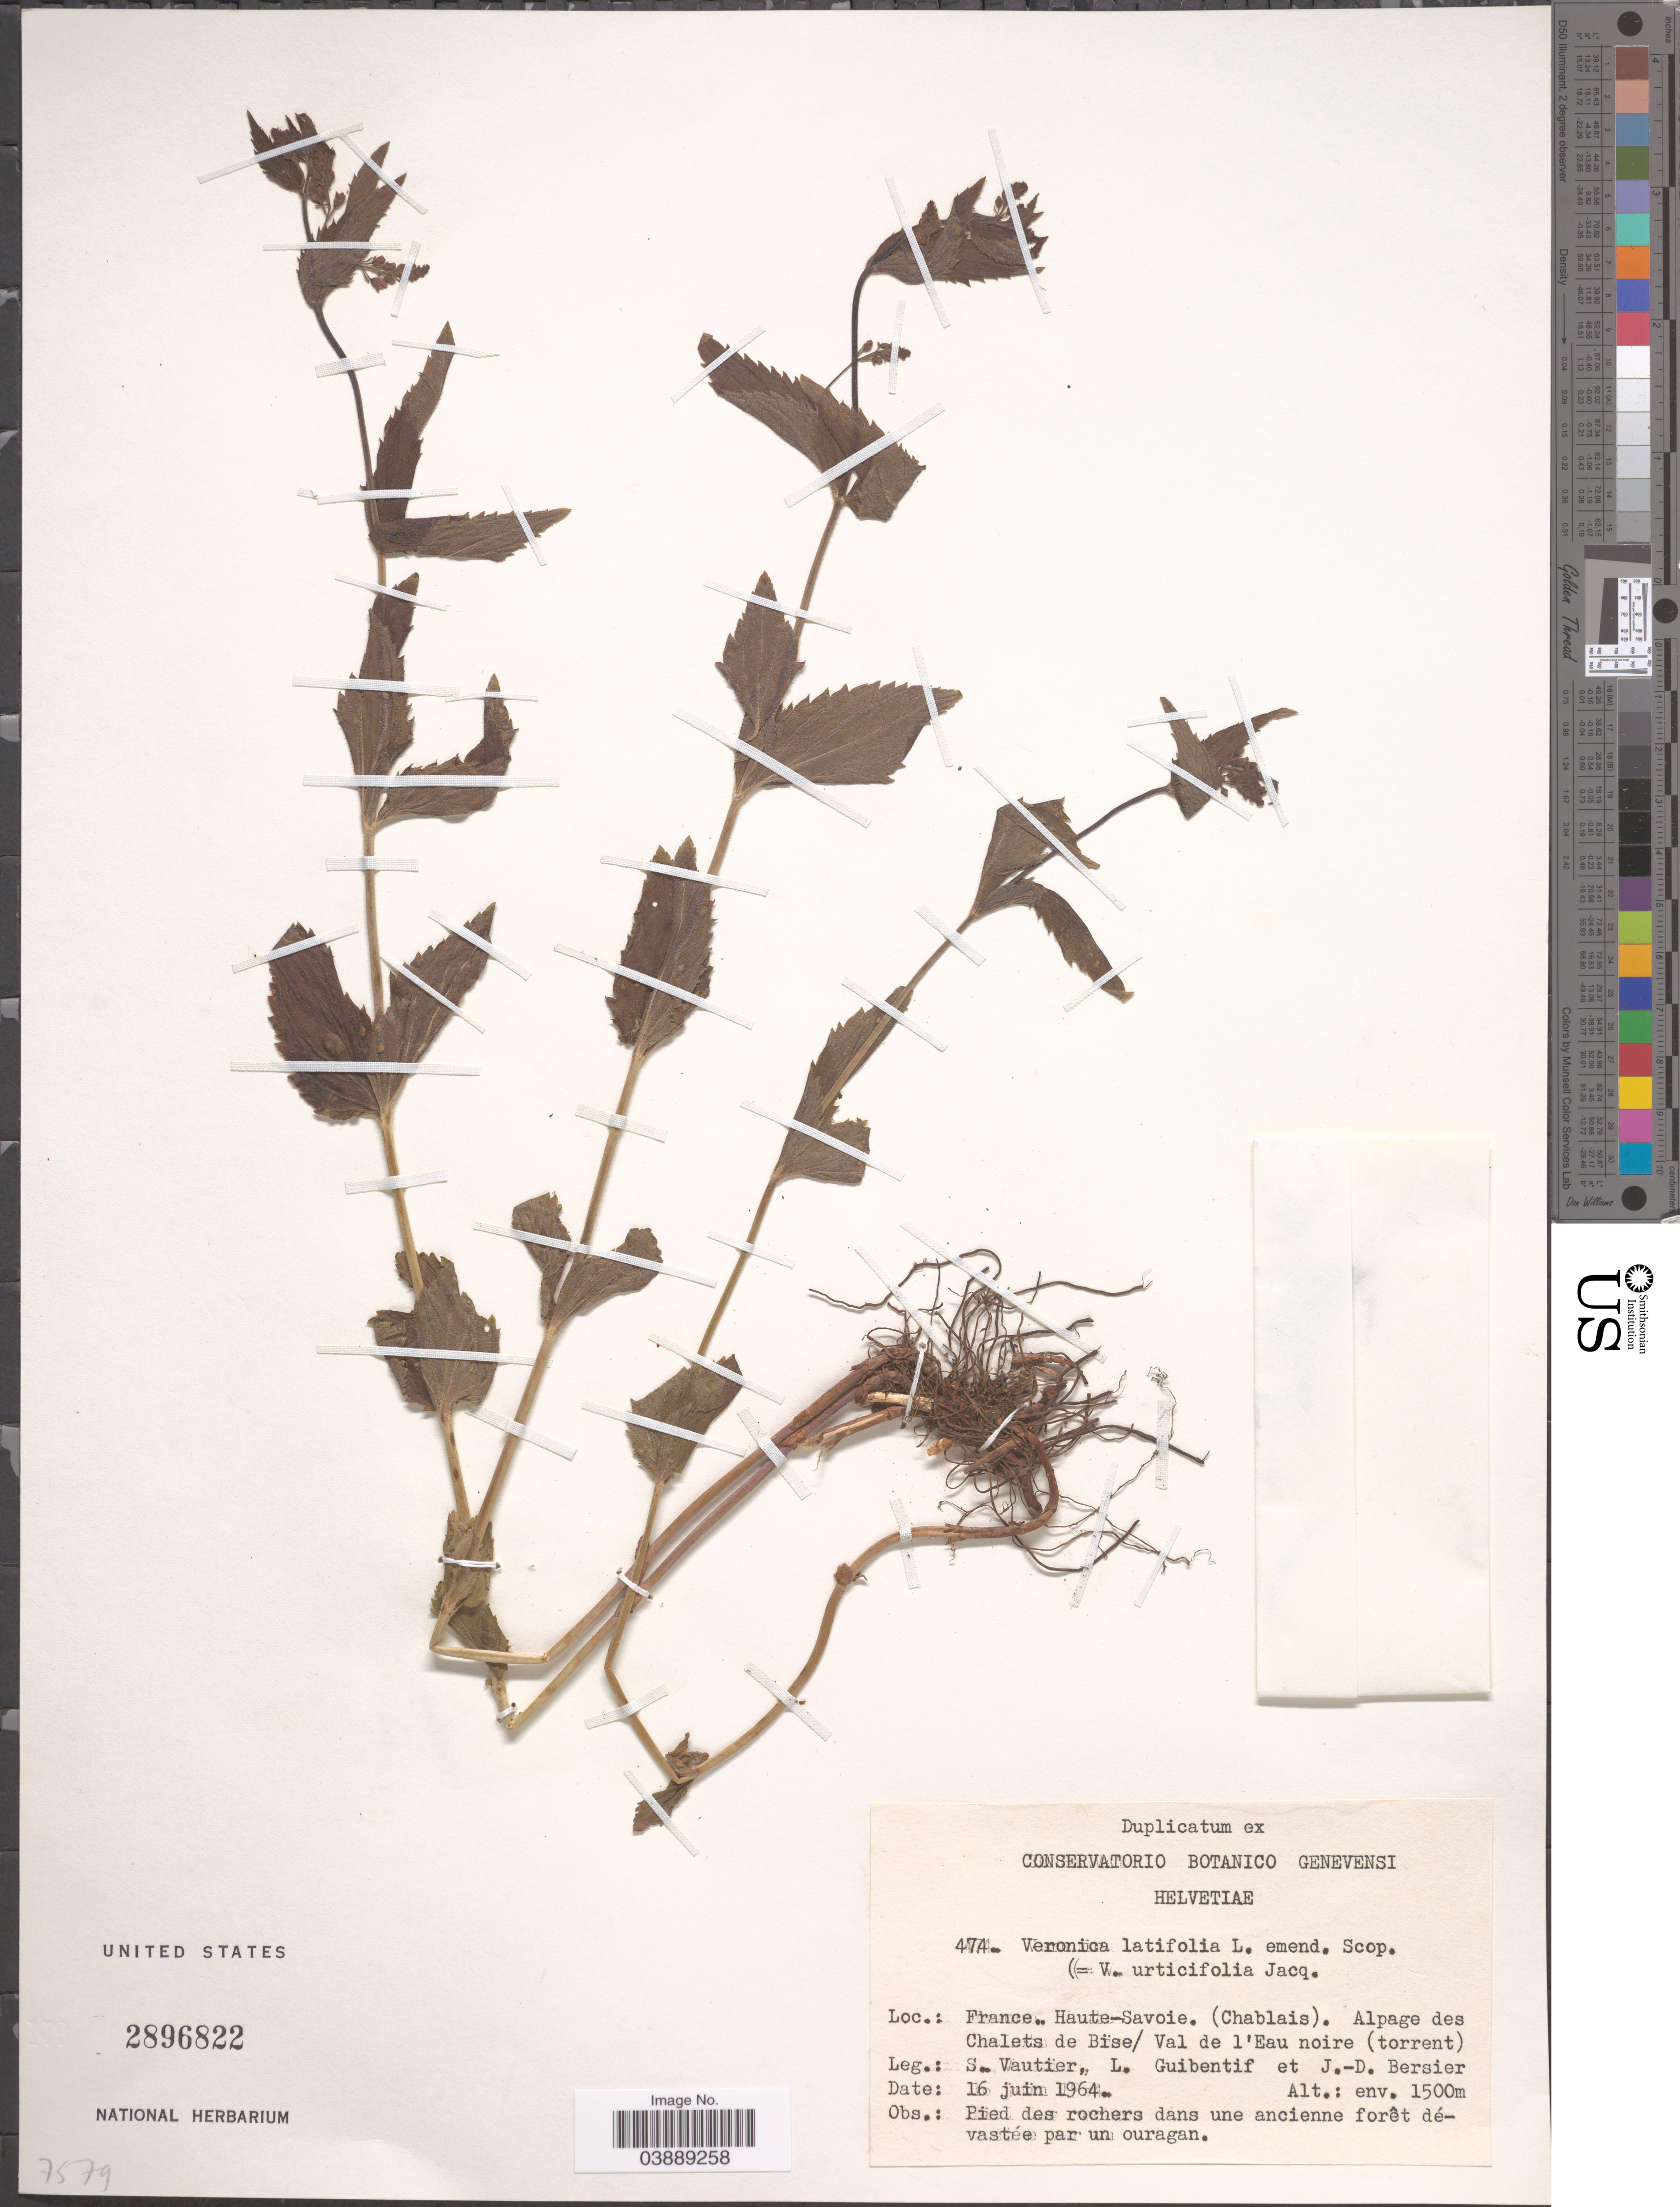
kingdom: Plantae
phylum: Tracheophyta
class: Magnoliopsida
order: Lamiales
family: Plantaginaceae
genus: Veronica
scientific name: Veronica latifolia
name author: L.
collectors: S. Vautier, Guibentif, L. & Bersier, J.D.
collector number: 474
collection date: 1964-06-16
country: France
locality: Haute-Savoie. (Chablais). Alpage des Chalets de Bise/ val de l' Eau noire (torrent).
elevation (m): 1500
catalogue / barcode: US 2896822